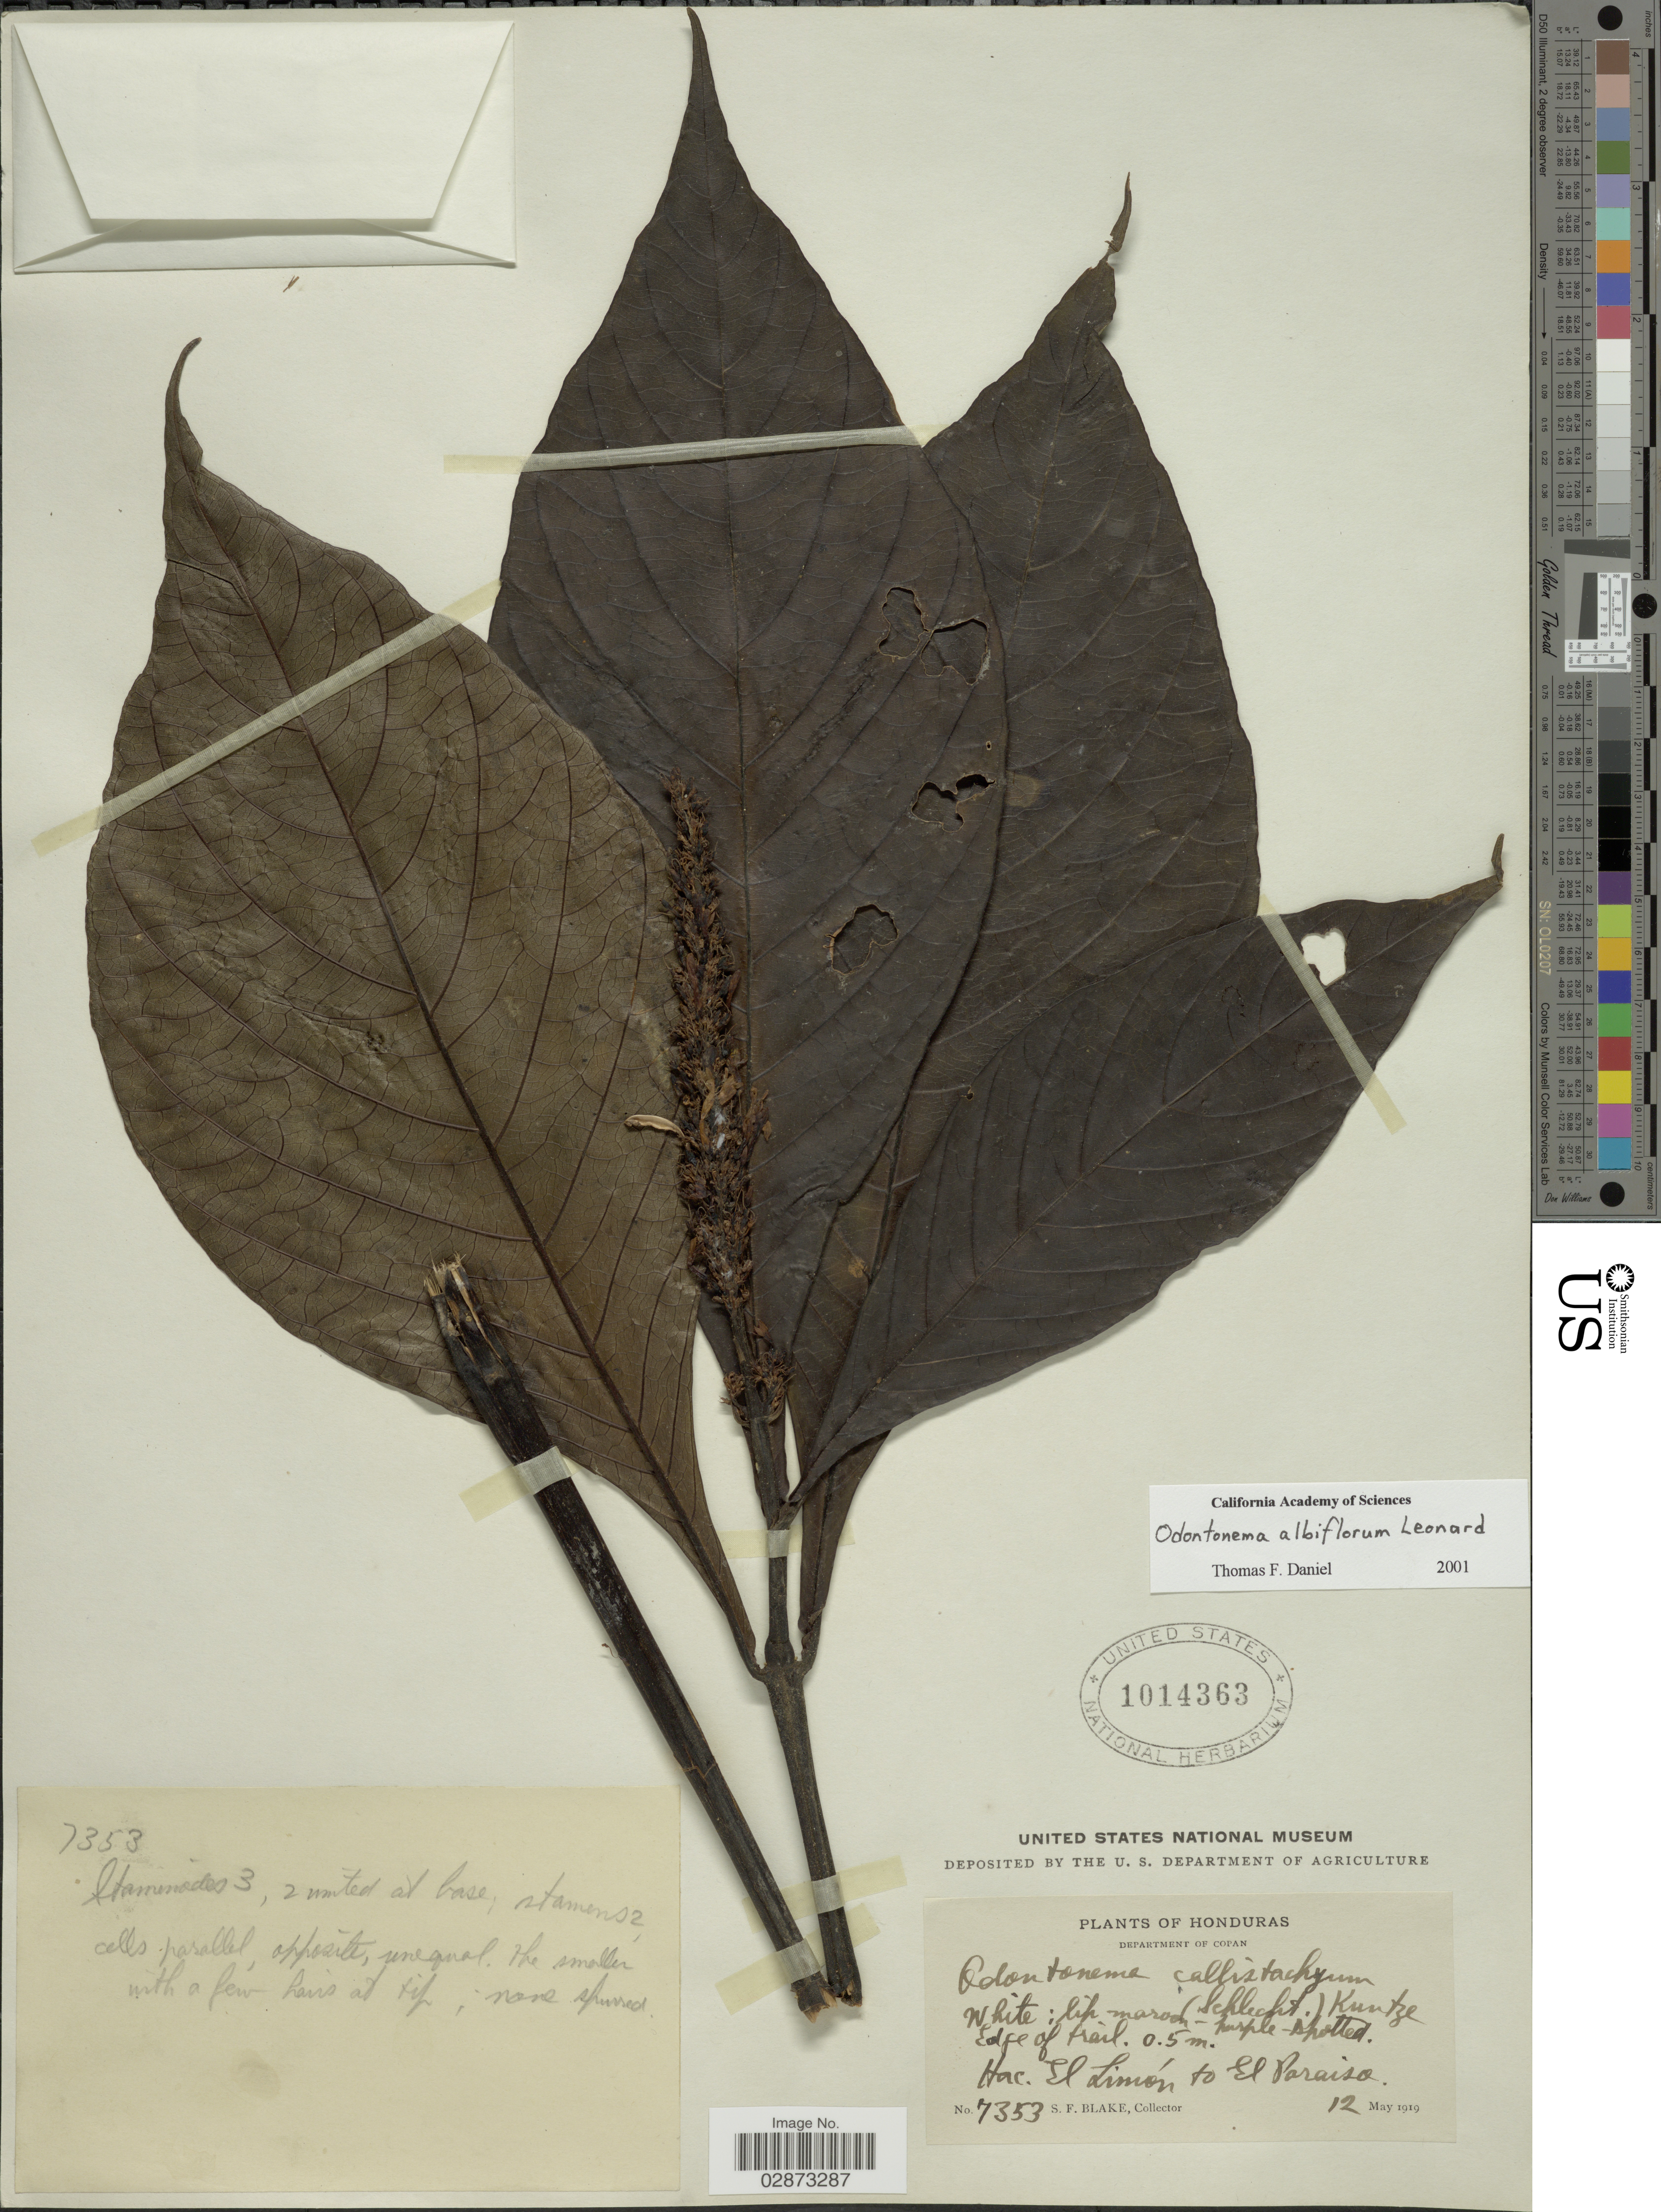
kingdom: Plantae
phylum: Tracheophyta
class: Magnoliopsida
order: Lamiales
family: Acanthaceae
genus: Odontonema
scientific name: Odontonema albiflorum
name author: Leonard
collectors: S. Blake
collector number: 7353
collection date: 1919-05-12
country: Honduras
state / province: Copán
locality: Department of Copan. Hac. El Limón to El Paraiso.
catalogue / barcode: US 1014363